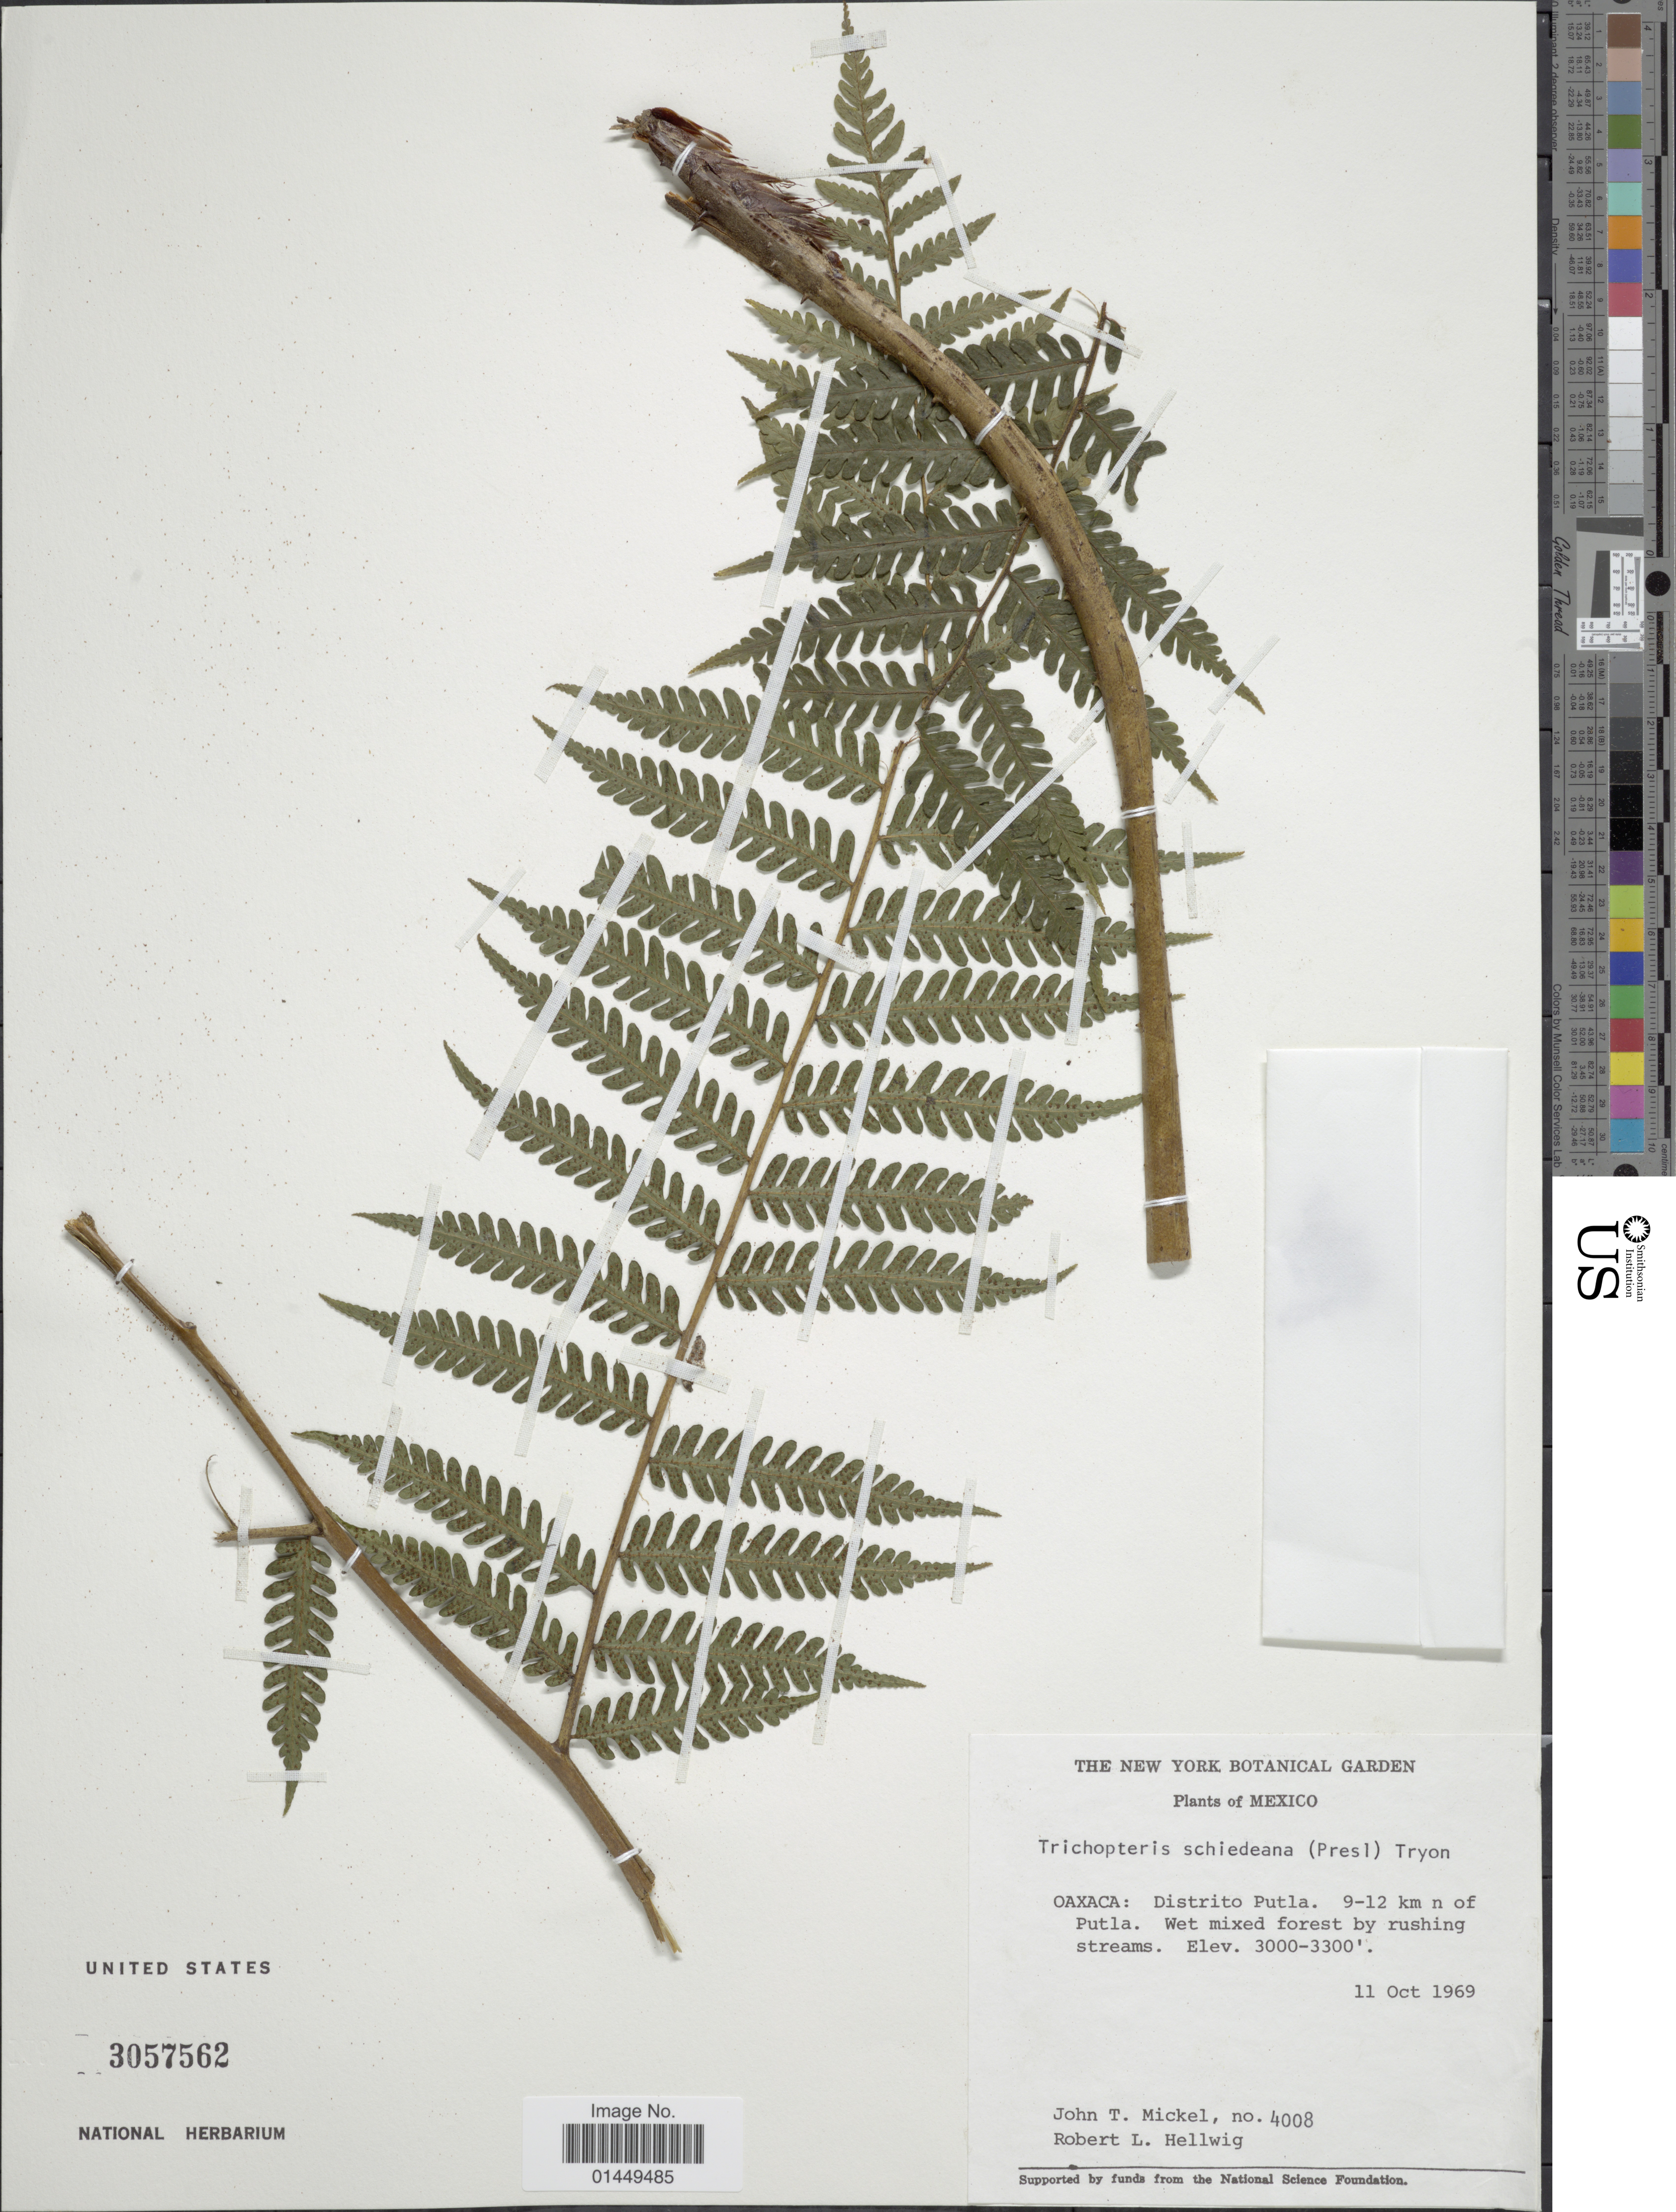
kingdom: Plantae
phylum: Tracheophyta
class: Polypodiopsida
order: Cyatheales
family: Cyatheaceae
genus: Cyathea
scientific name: Cyathea schiedeana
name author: (C. Presl) Domin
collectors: J. T. Mickel & R. Hellwig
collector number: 4008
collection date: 1969-10-11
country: Mexico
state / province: Oaxaca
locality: Oaxaca: Distrito Putla, 9-12 km n of Putla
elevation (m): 914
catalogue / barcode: US 3057562